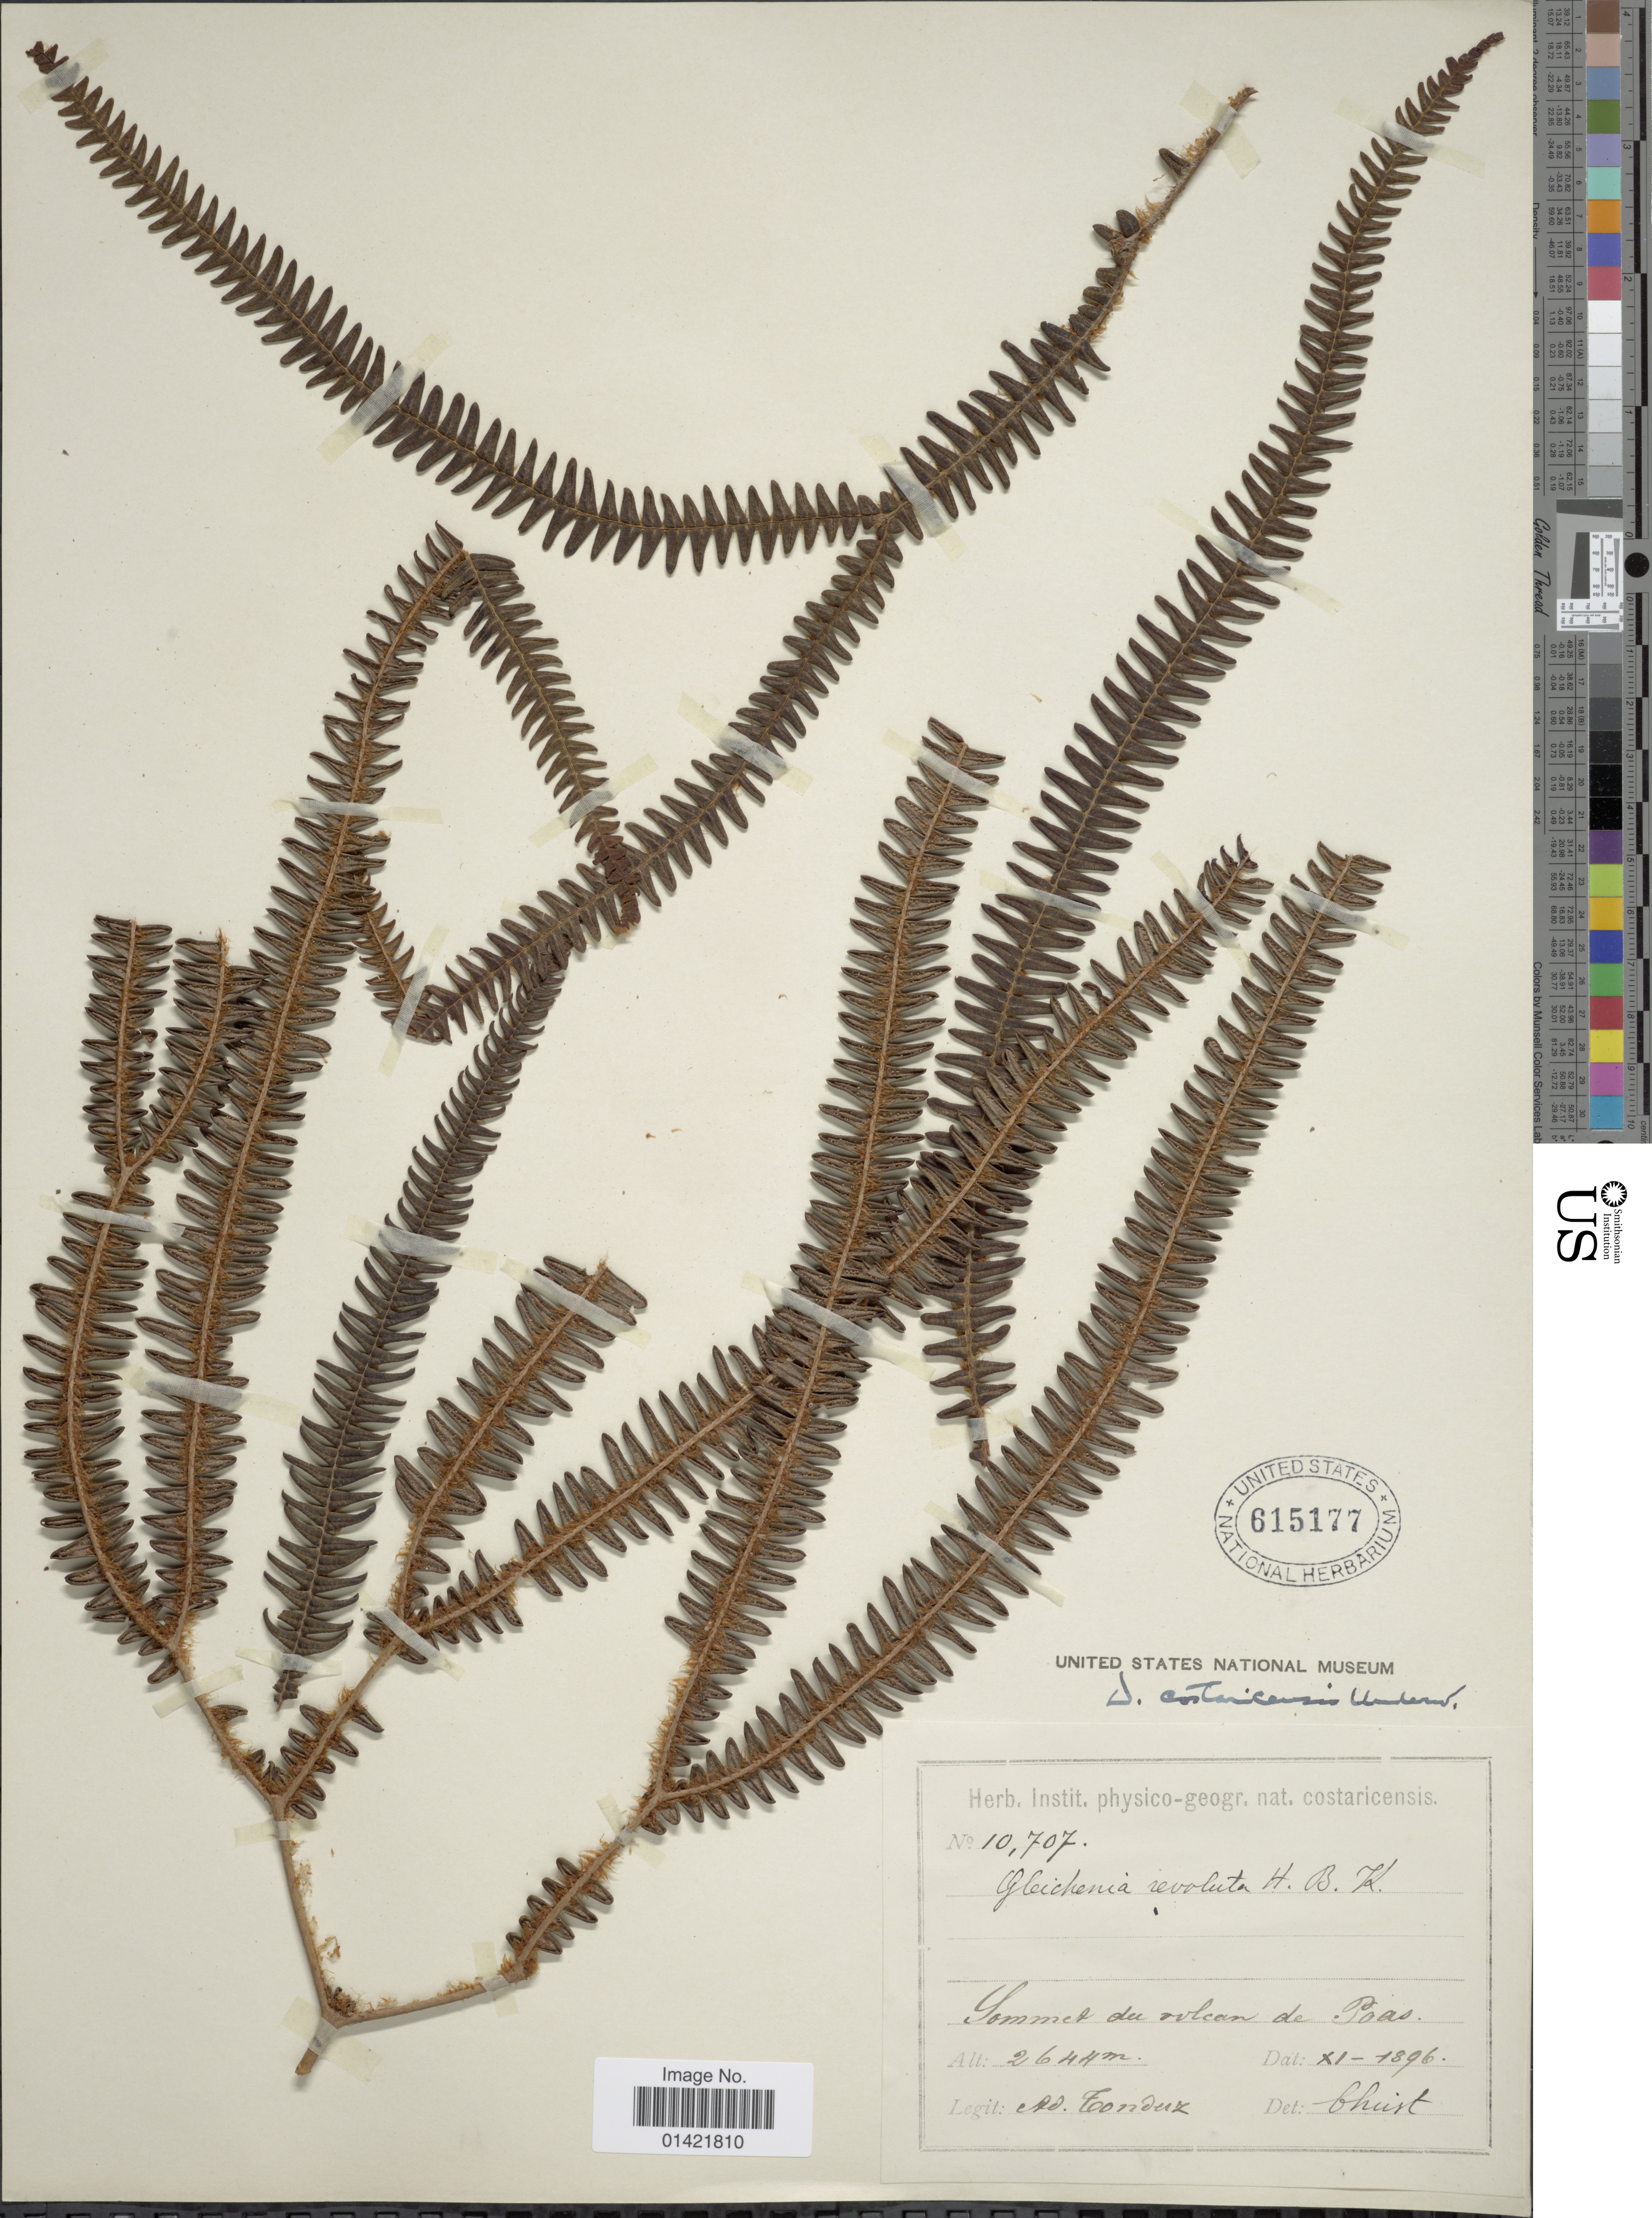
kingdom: Plantae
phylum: Tracheophyta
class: Polypodiopsida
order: Gleicheniales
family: Gleicheniaceae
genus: Sticherus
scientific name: Sticherus revolutus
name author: (Kunth) Ching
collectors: A. Tonduz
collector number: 10707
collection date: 1896-11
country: Costa Rica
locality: Sommet du volcan de Poas.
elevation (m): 2644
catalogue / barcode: US 615177